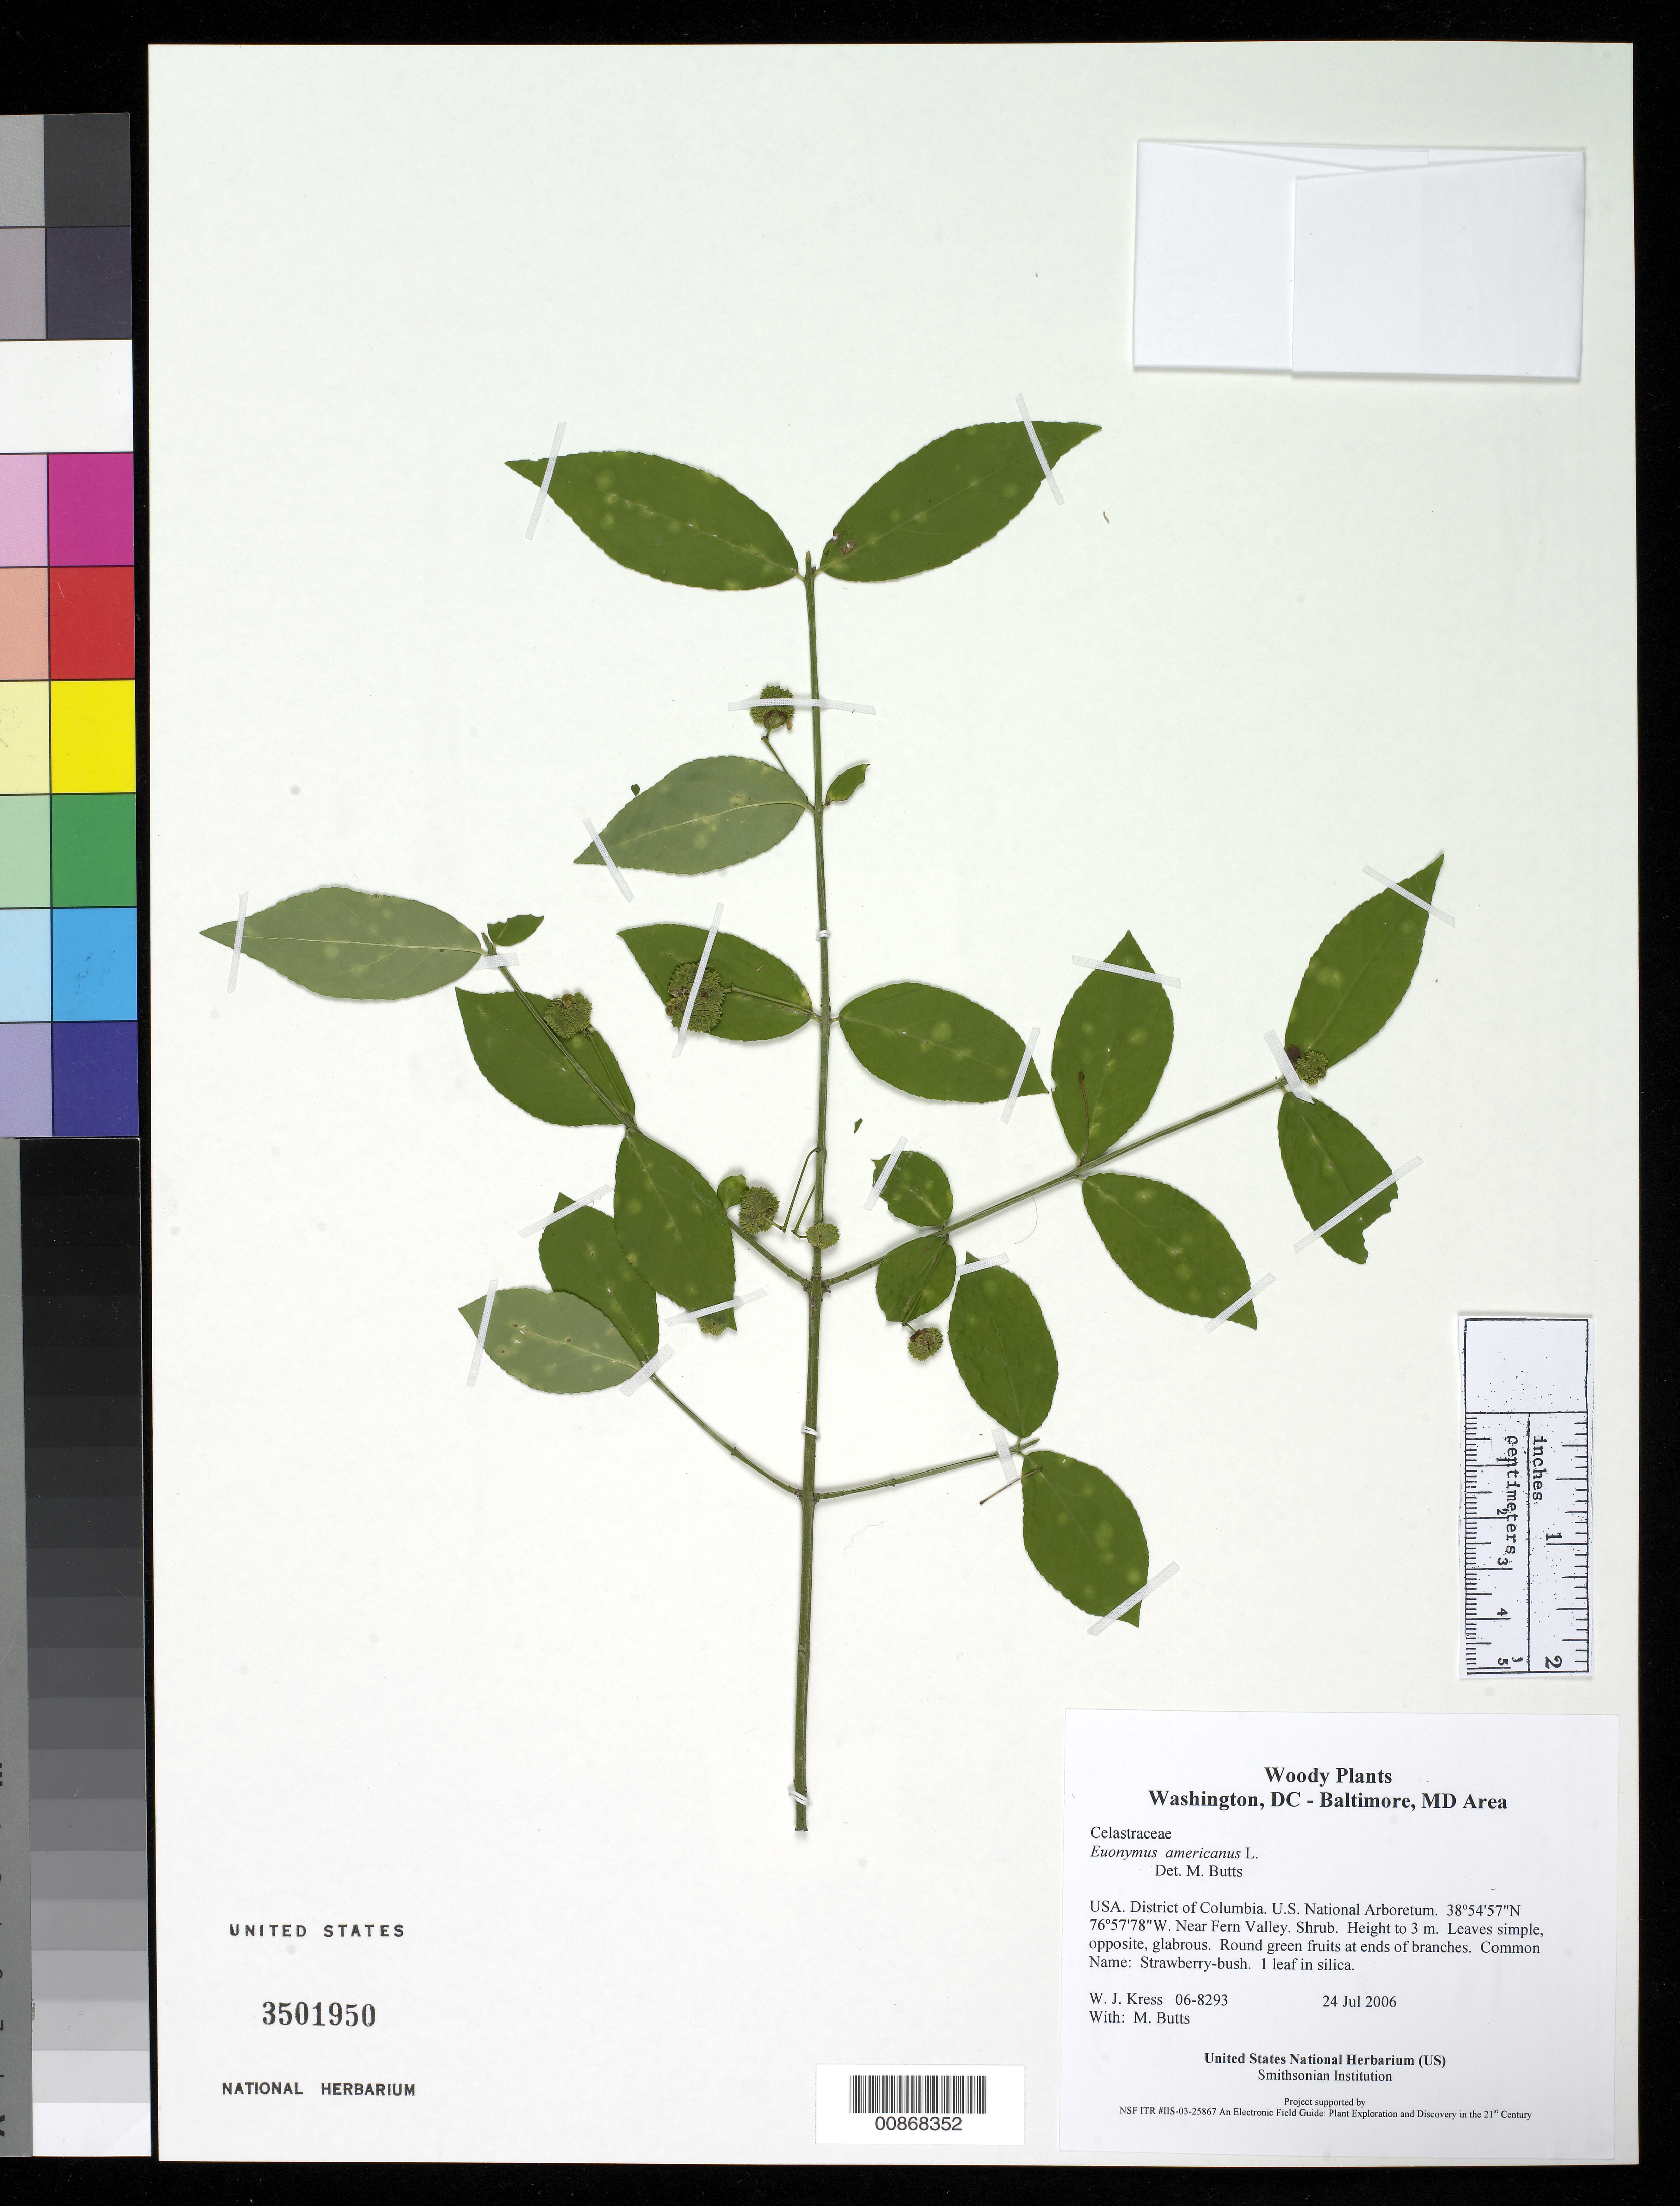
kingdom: Plantae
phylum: Tracheophyta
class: Magnoliopsida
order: Celastrales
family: Celastraceae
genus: Euonymus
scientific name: Euonymus americanus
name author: L.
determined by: Butts, M. B.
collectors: W. J. Kress & M. B. Butts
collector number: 06-8293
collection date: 2006-07-24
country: United States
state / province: District of Columbia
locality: U.S. National Arboretum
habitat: Near Fern Valley.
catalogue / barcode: US 3501950